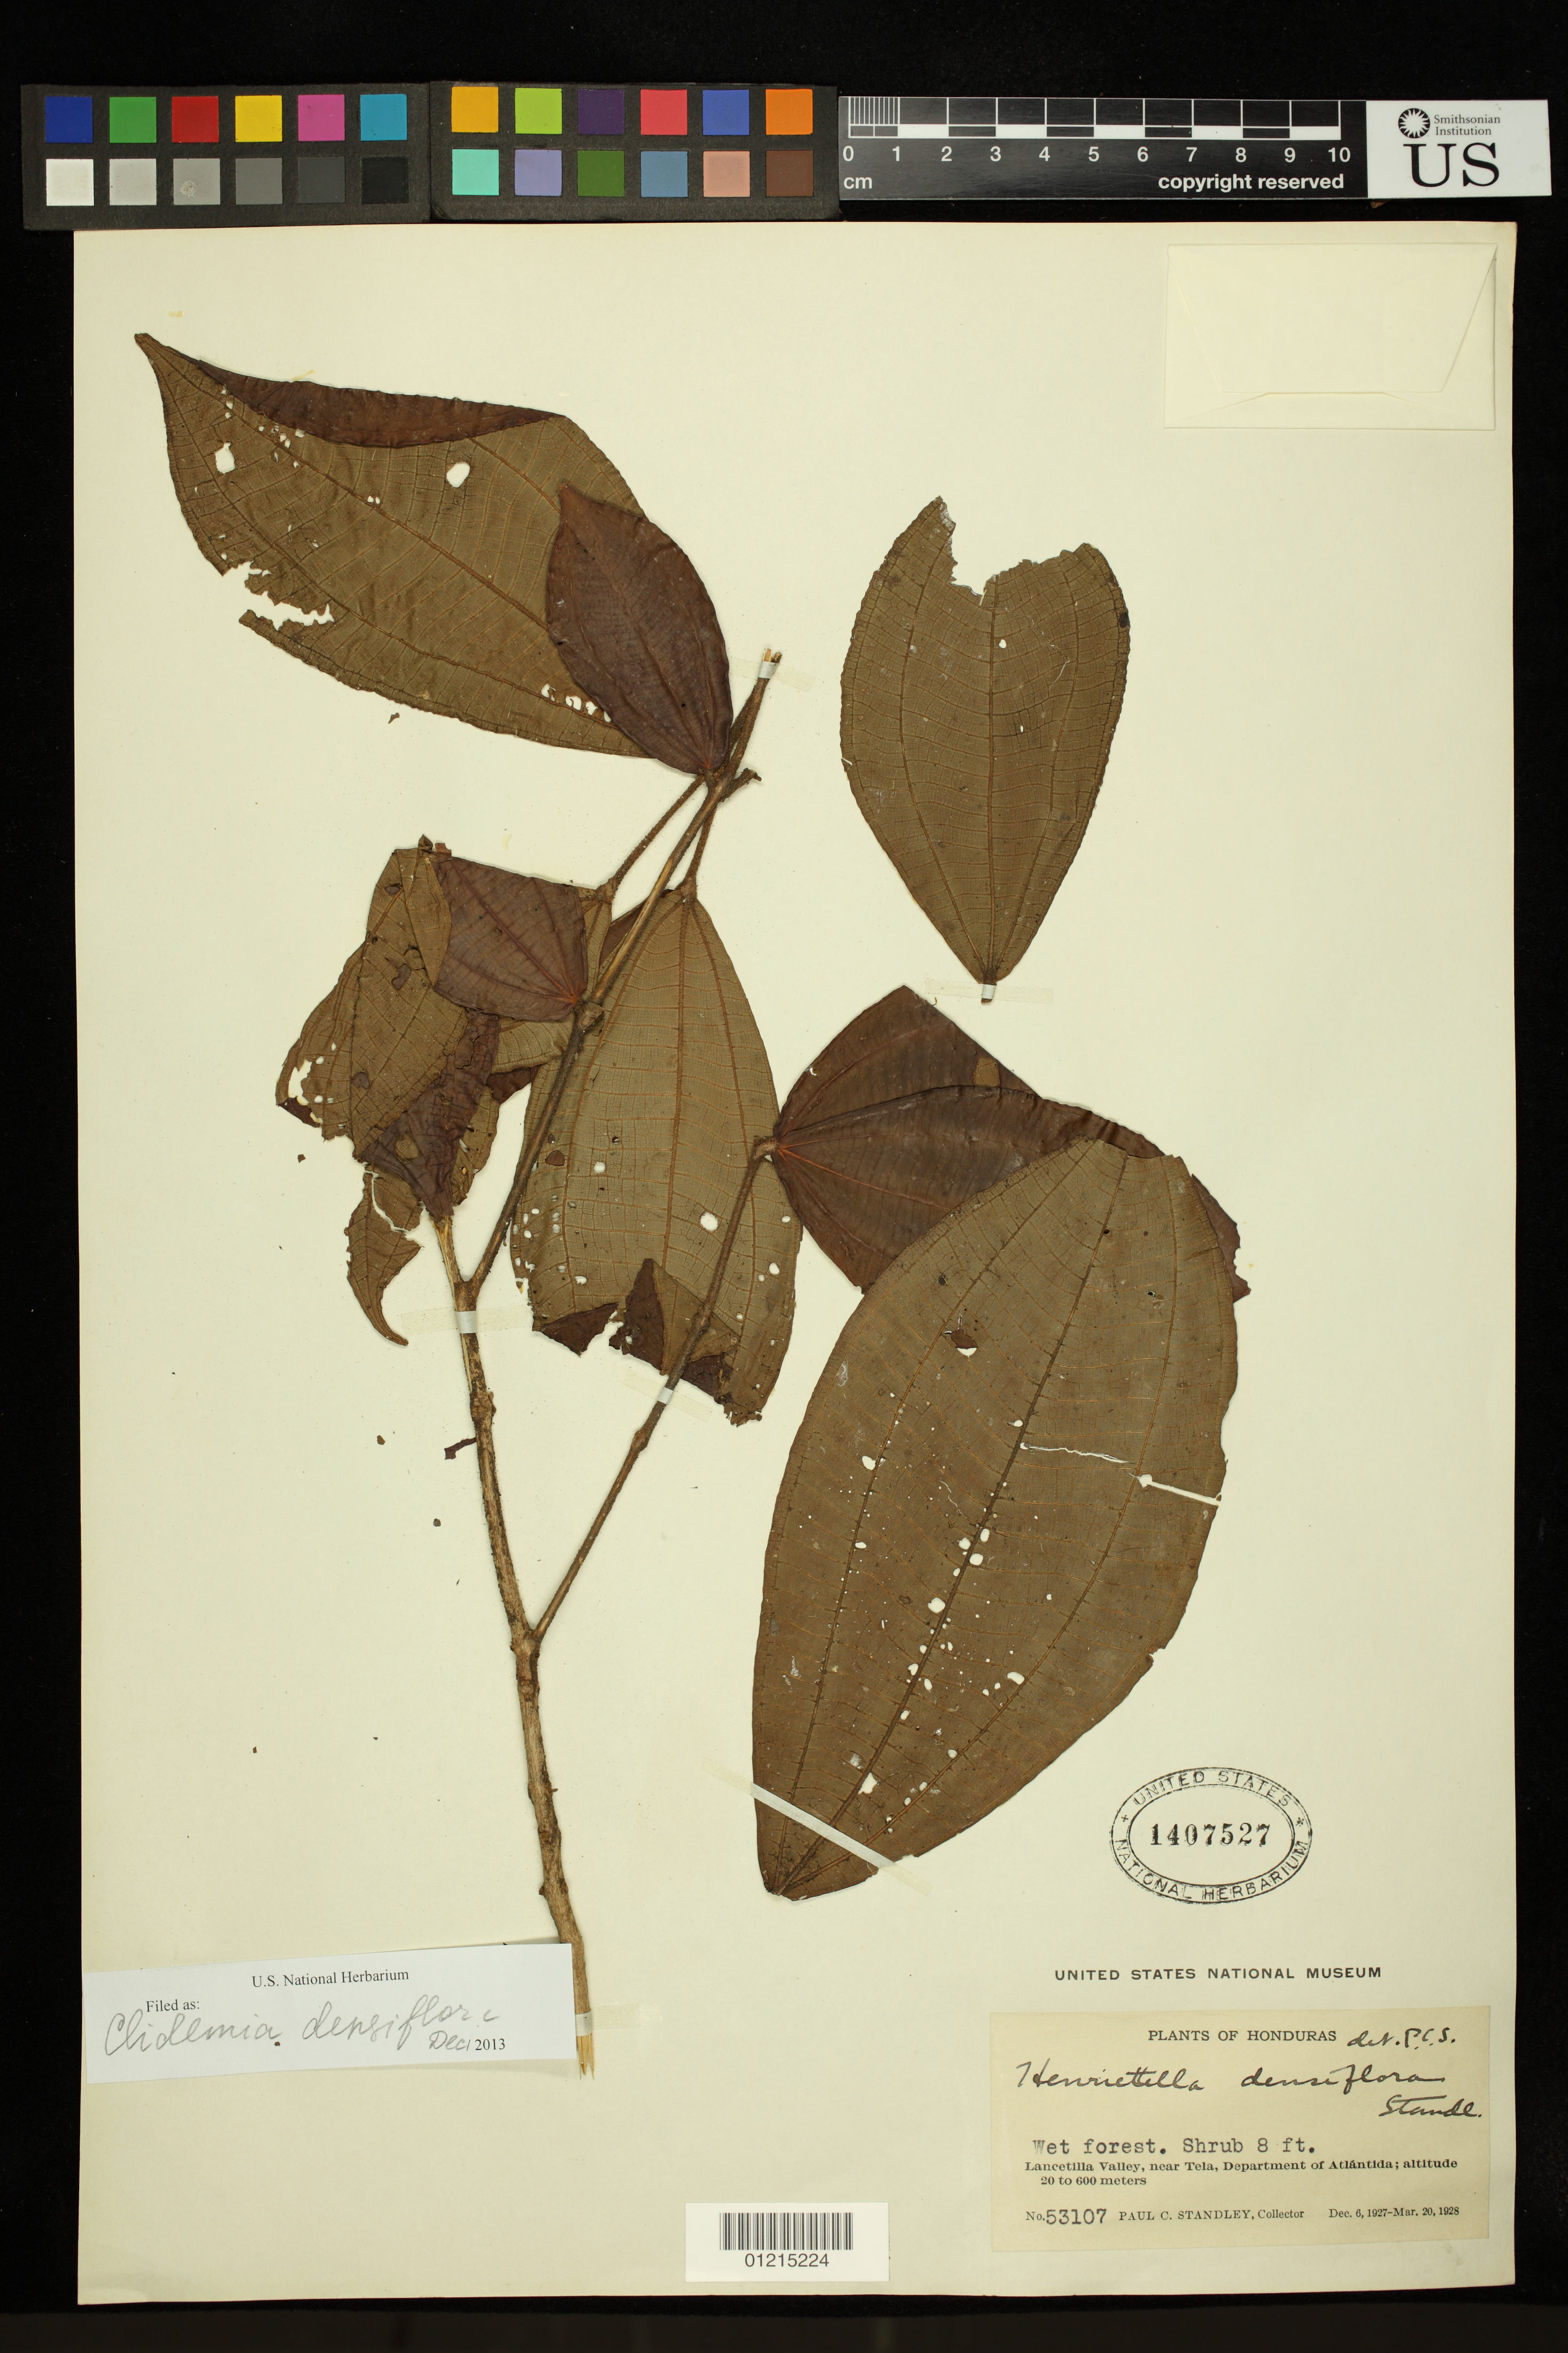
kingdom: Plantae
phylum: Tracheophyta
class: Magnoliopsida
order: Myrtales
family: Melastomataceae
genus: Clidemia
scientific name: Clidemia densiflora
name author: Gleason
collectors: P. C. Standley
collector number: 52936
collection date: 1927-12-06/1928-03-20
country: Honduras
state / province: Atlántida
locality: Lancetilla Valley, near Tela.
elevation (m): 20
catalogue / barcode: US 1407527